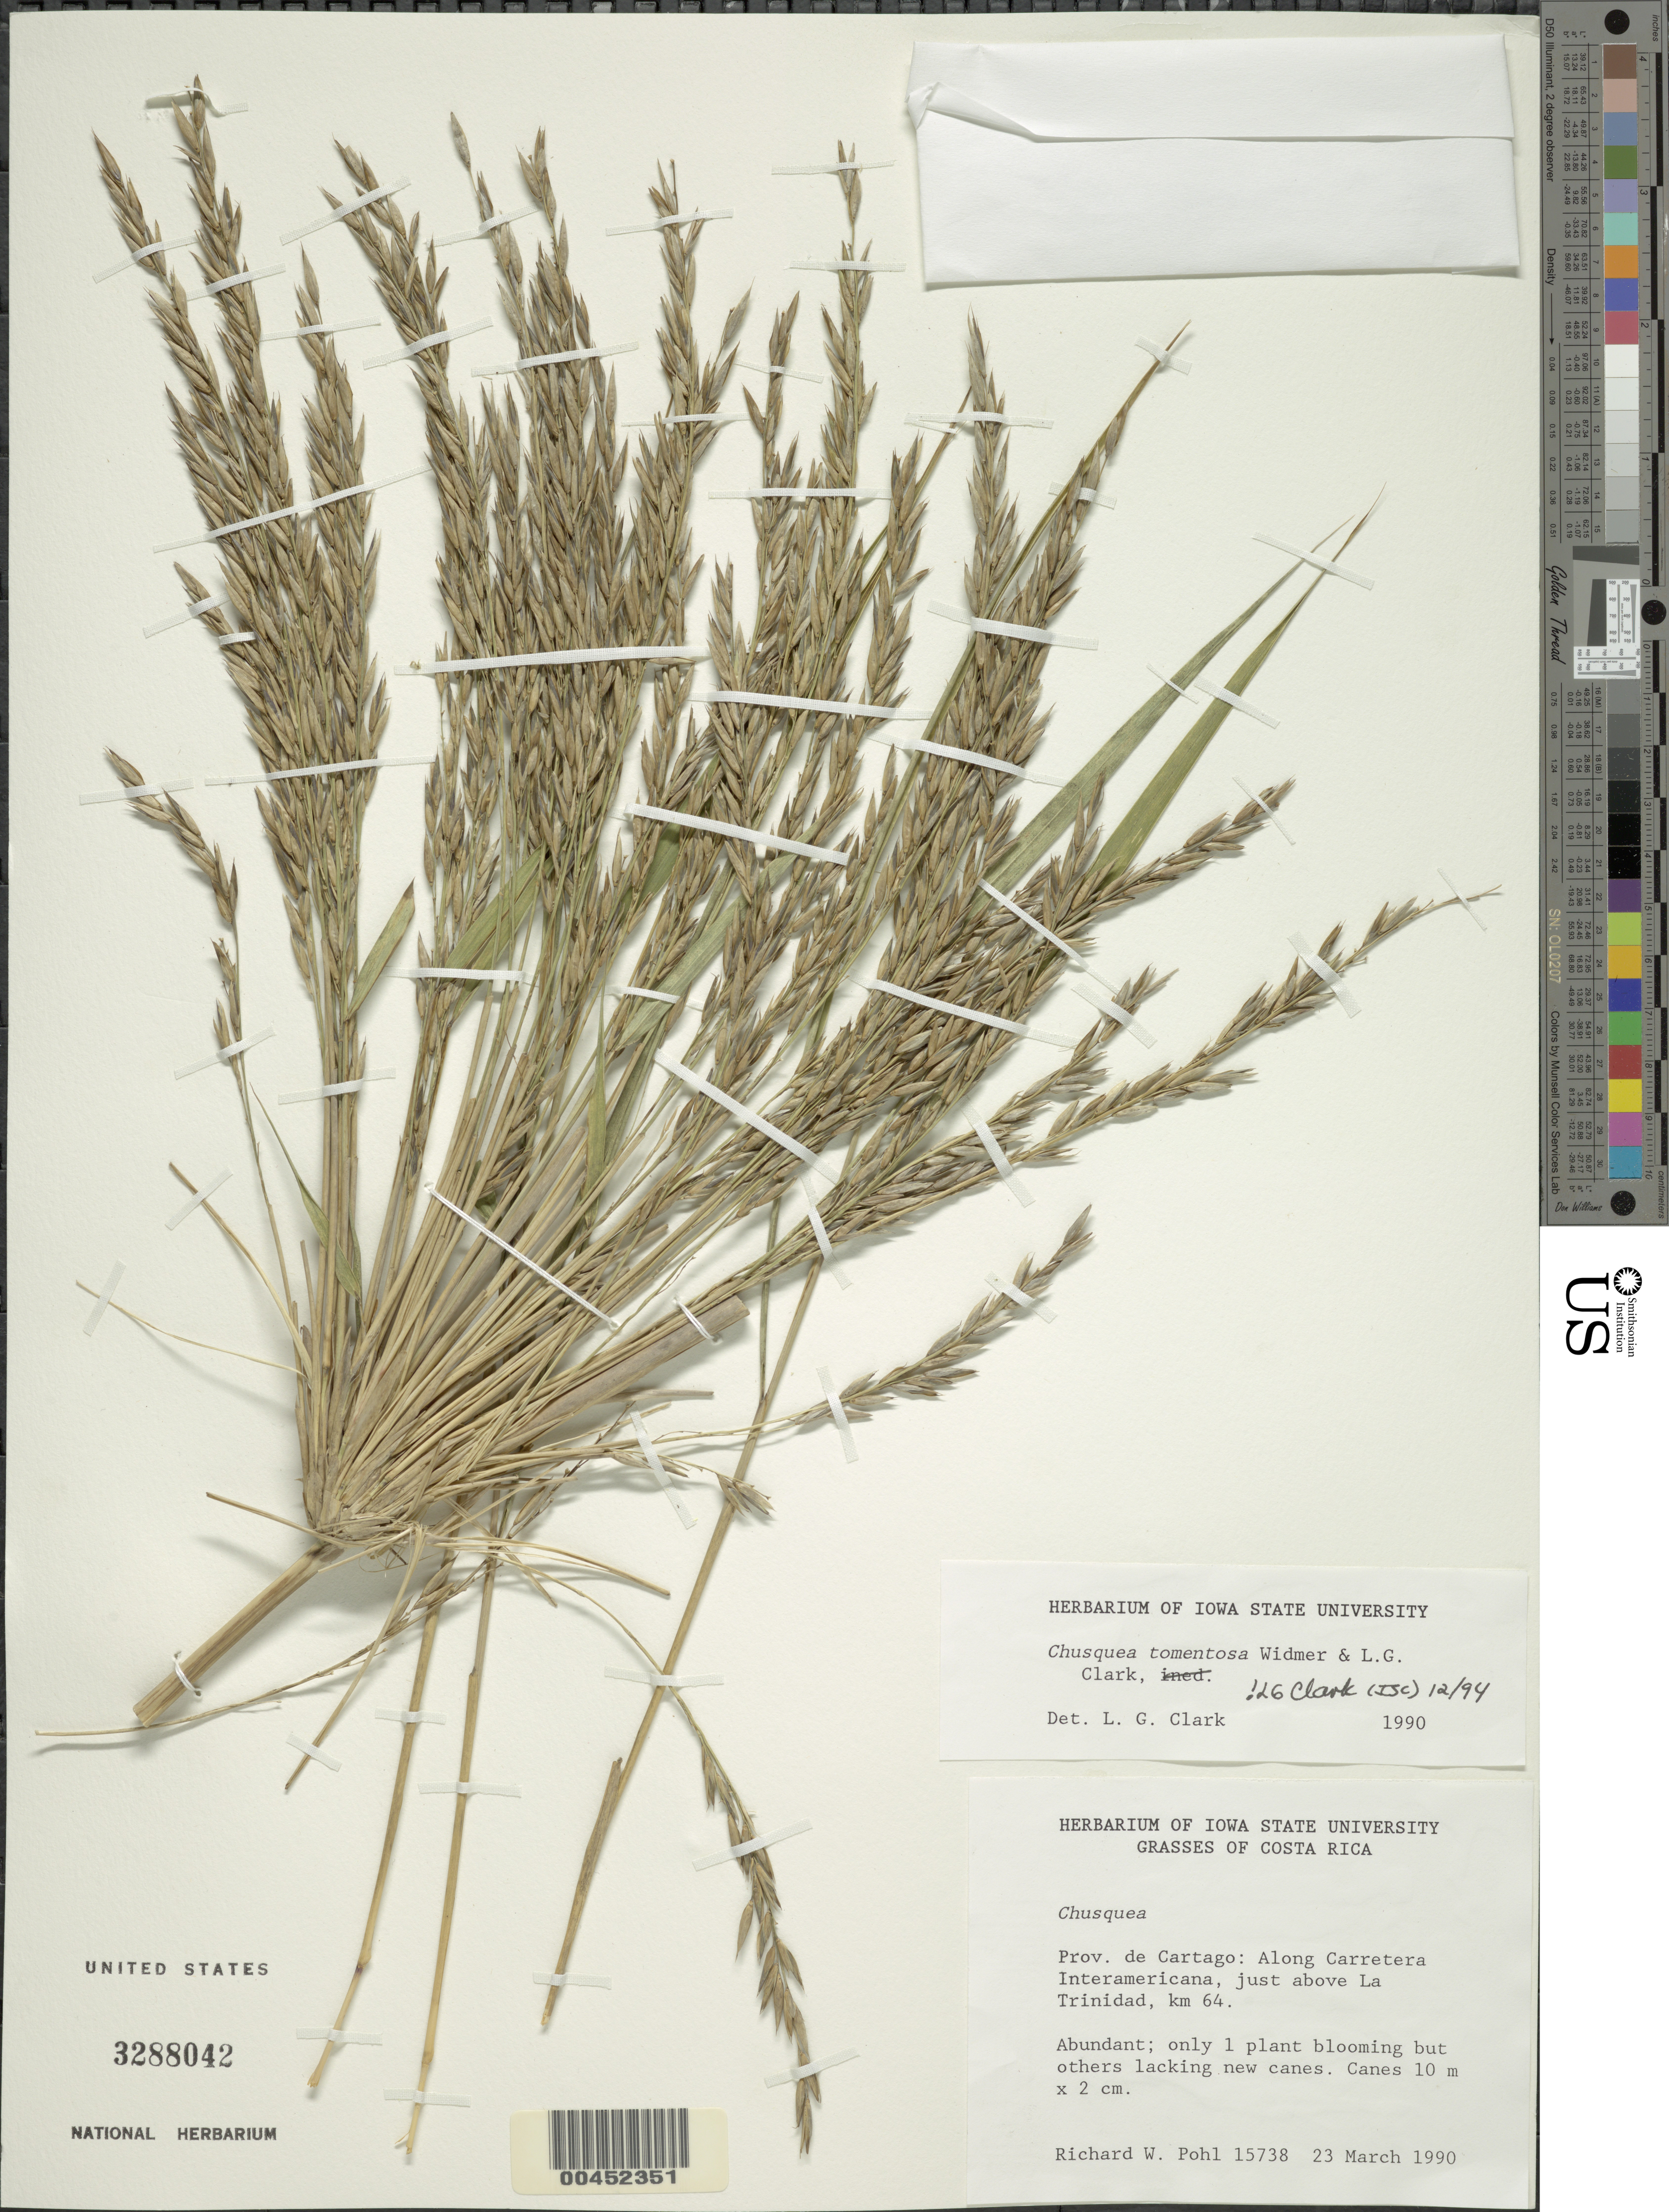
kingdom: Plantae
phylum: Tracheophyta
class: Liliopsida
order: Poales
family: Poaceae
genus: Chusquea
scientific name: Chusquea tomentosa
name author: Y. Widmer & L.G. Clark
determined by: Clark, Lynn G., (ISC), Iowa State University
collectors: R. W. Pohl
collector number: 15738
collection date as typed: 23 Mar 1990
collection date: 1990-03-23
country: Costa Rica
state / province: Cartago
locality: Along Carretera Interamericana, just above La Trinidad, km 64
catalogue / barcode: US 3288042